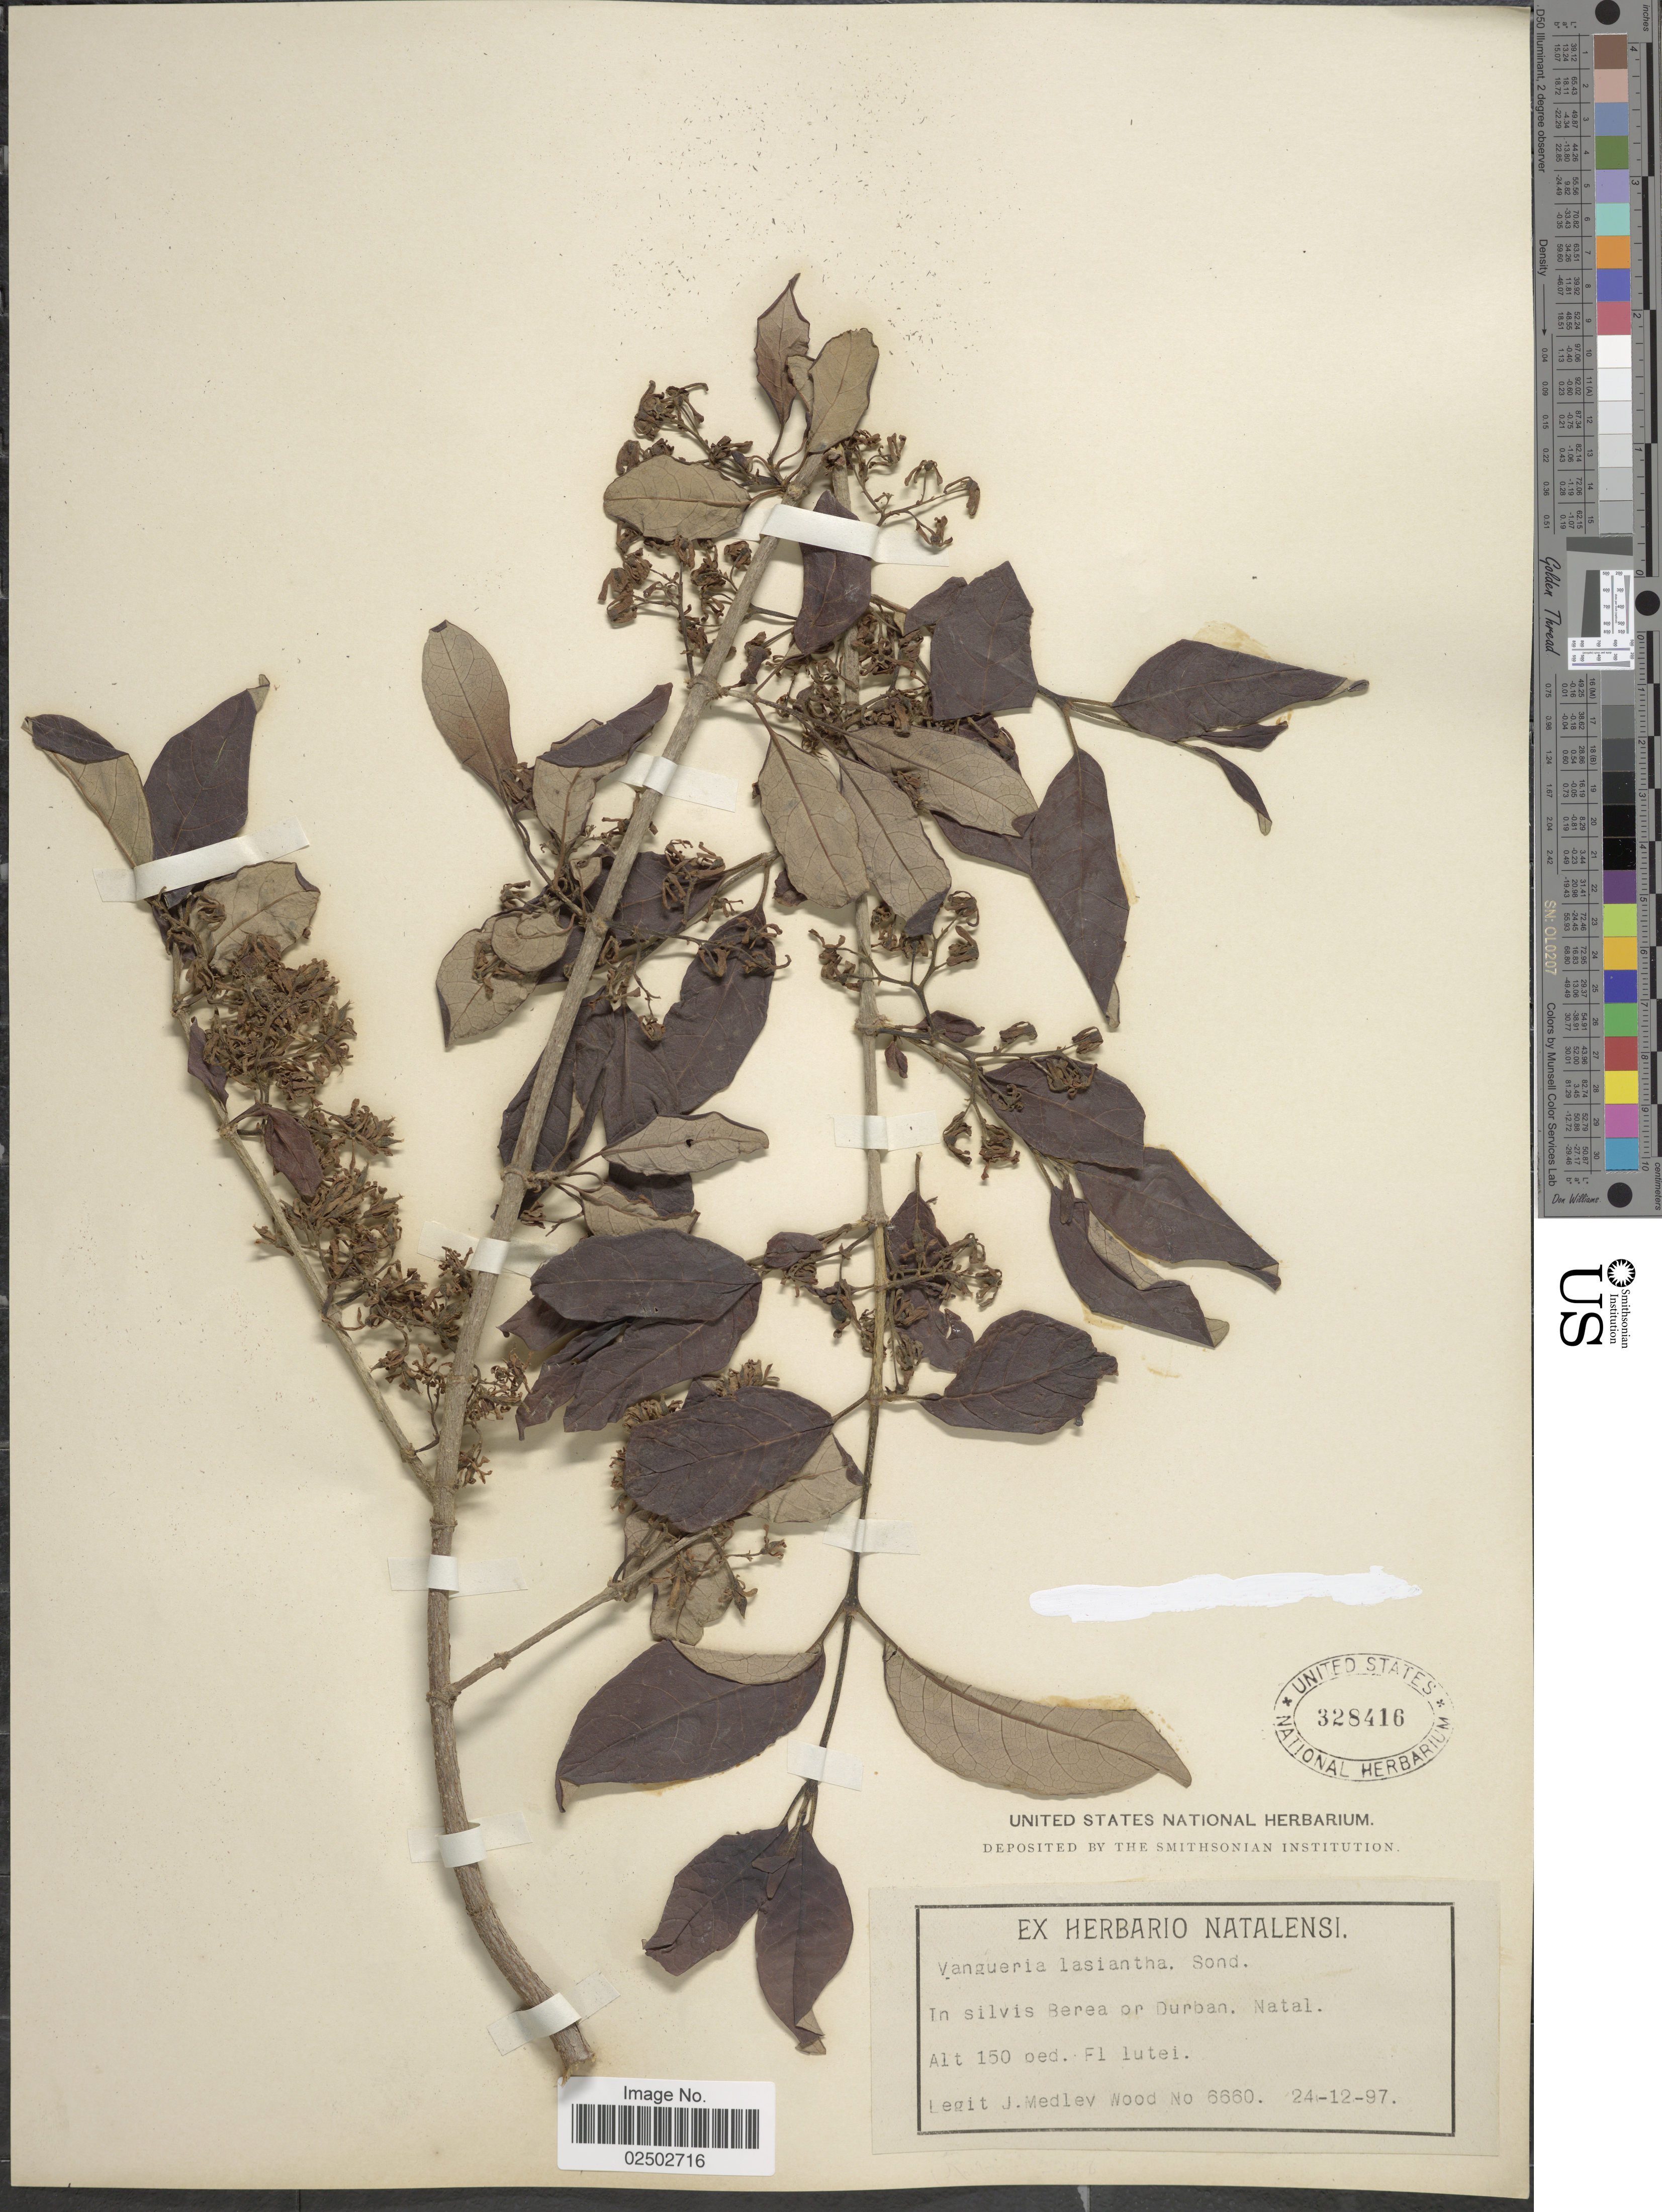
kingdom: Plantae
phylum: Tracheophyta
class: Magnoliopsida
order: Gentianales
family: Rubiaceae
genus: Vangueria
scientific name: Vangueria lasiantha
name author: Sond.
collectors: J. Medley Wood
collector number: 6660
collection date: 1897-12-24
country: South Africa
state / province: KwaZulu-Natal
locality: In silvis Berea or Durban, Natal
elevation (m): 46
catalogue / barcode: US 328416